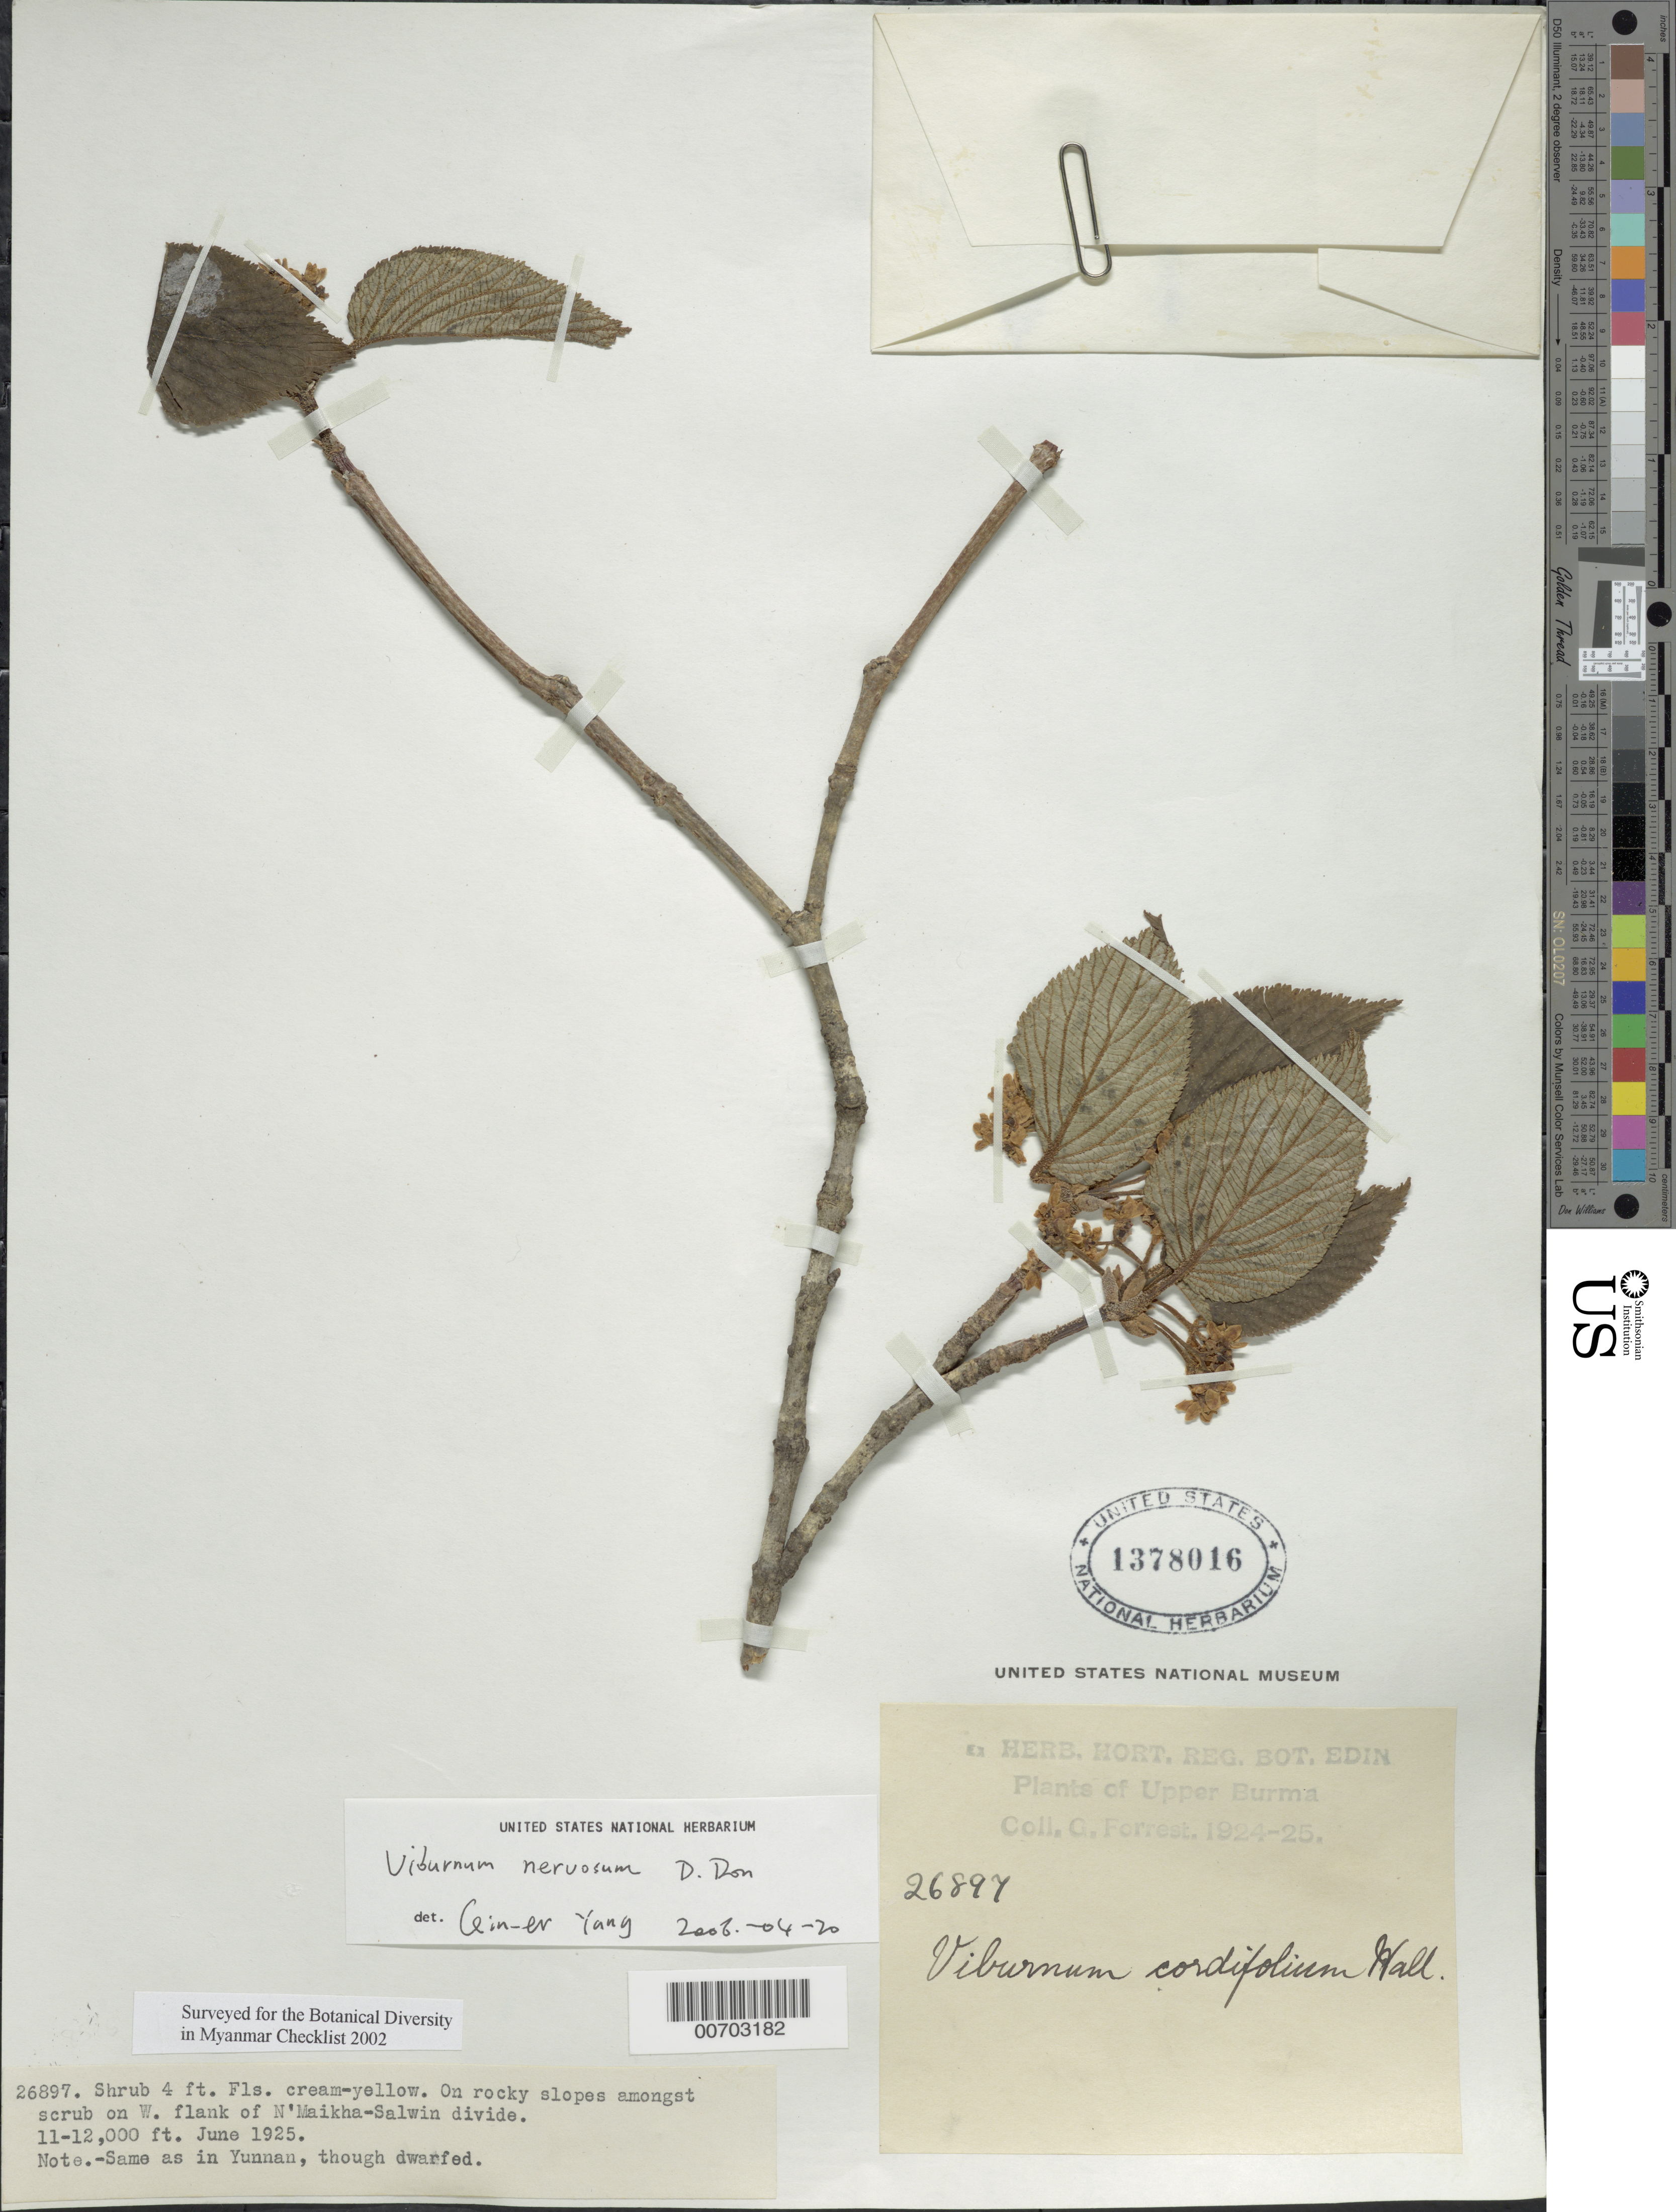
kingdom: Plantae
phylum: Tracheophyta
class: Magnoliopsida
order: Dipsacales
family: Viburnaceae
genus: Viburnum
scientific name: Viburnum cordifolium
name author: Wall.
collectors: G. Forrest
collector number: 26897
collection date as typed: Jun 1925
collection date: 1925-06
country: Myanmar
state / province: Kachin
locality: N'Maikha-Salwin Divide, W flank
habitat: Rocky slopes among scrub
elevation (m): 3353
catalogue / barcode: US 1378016